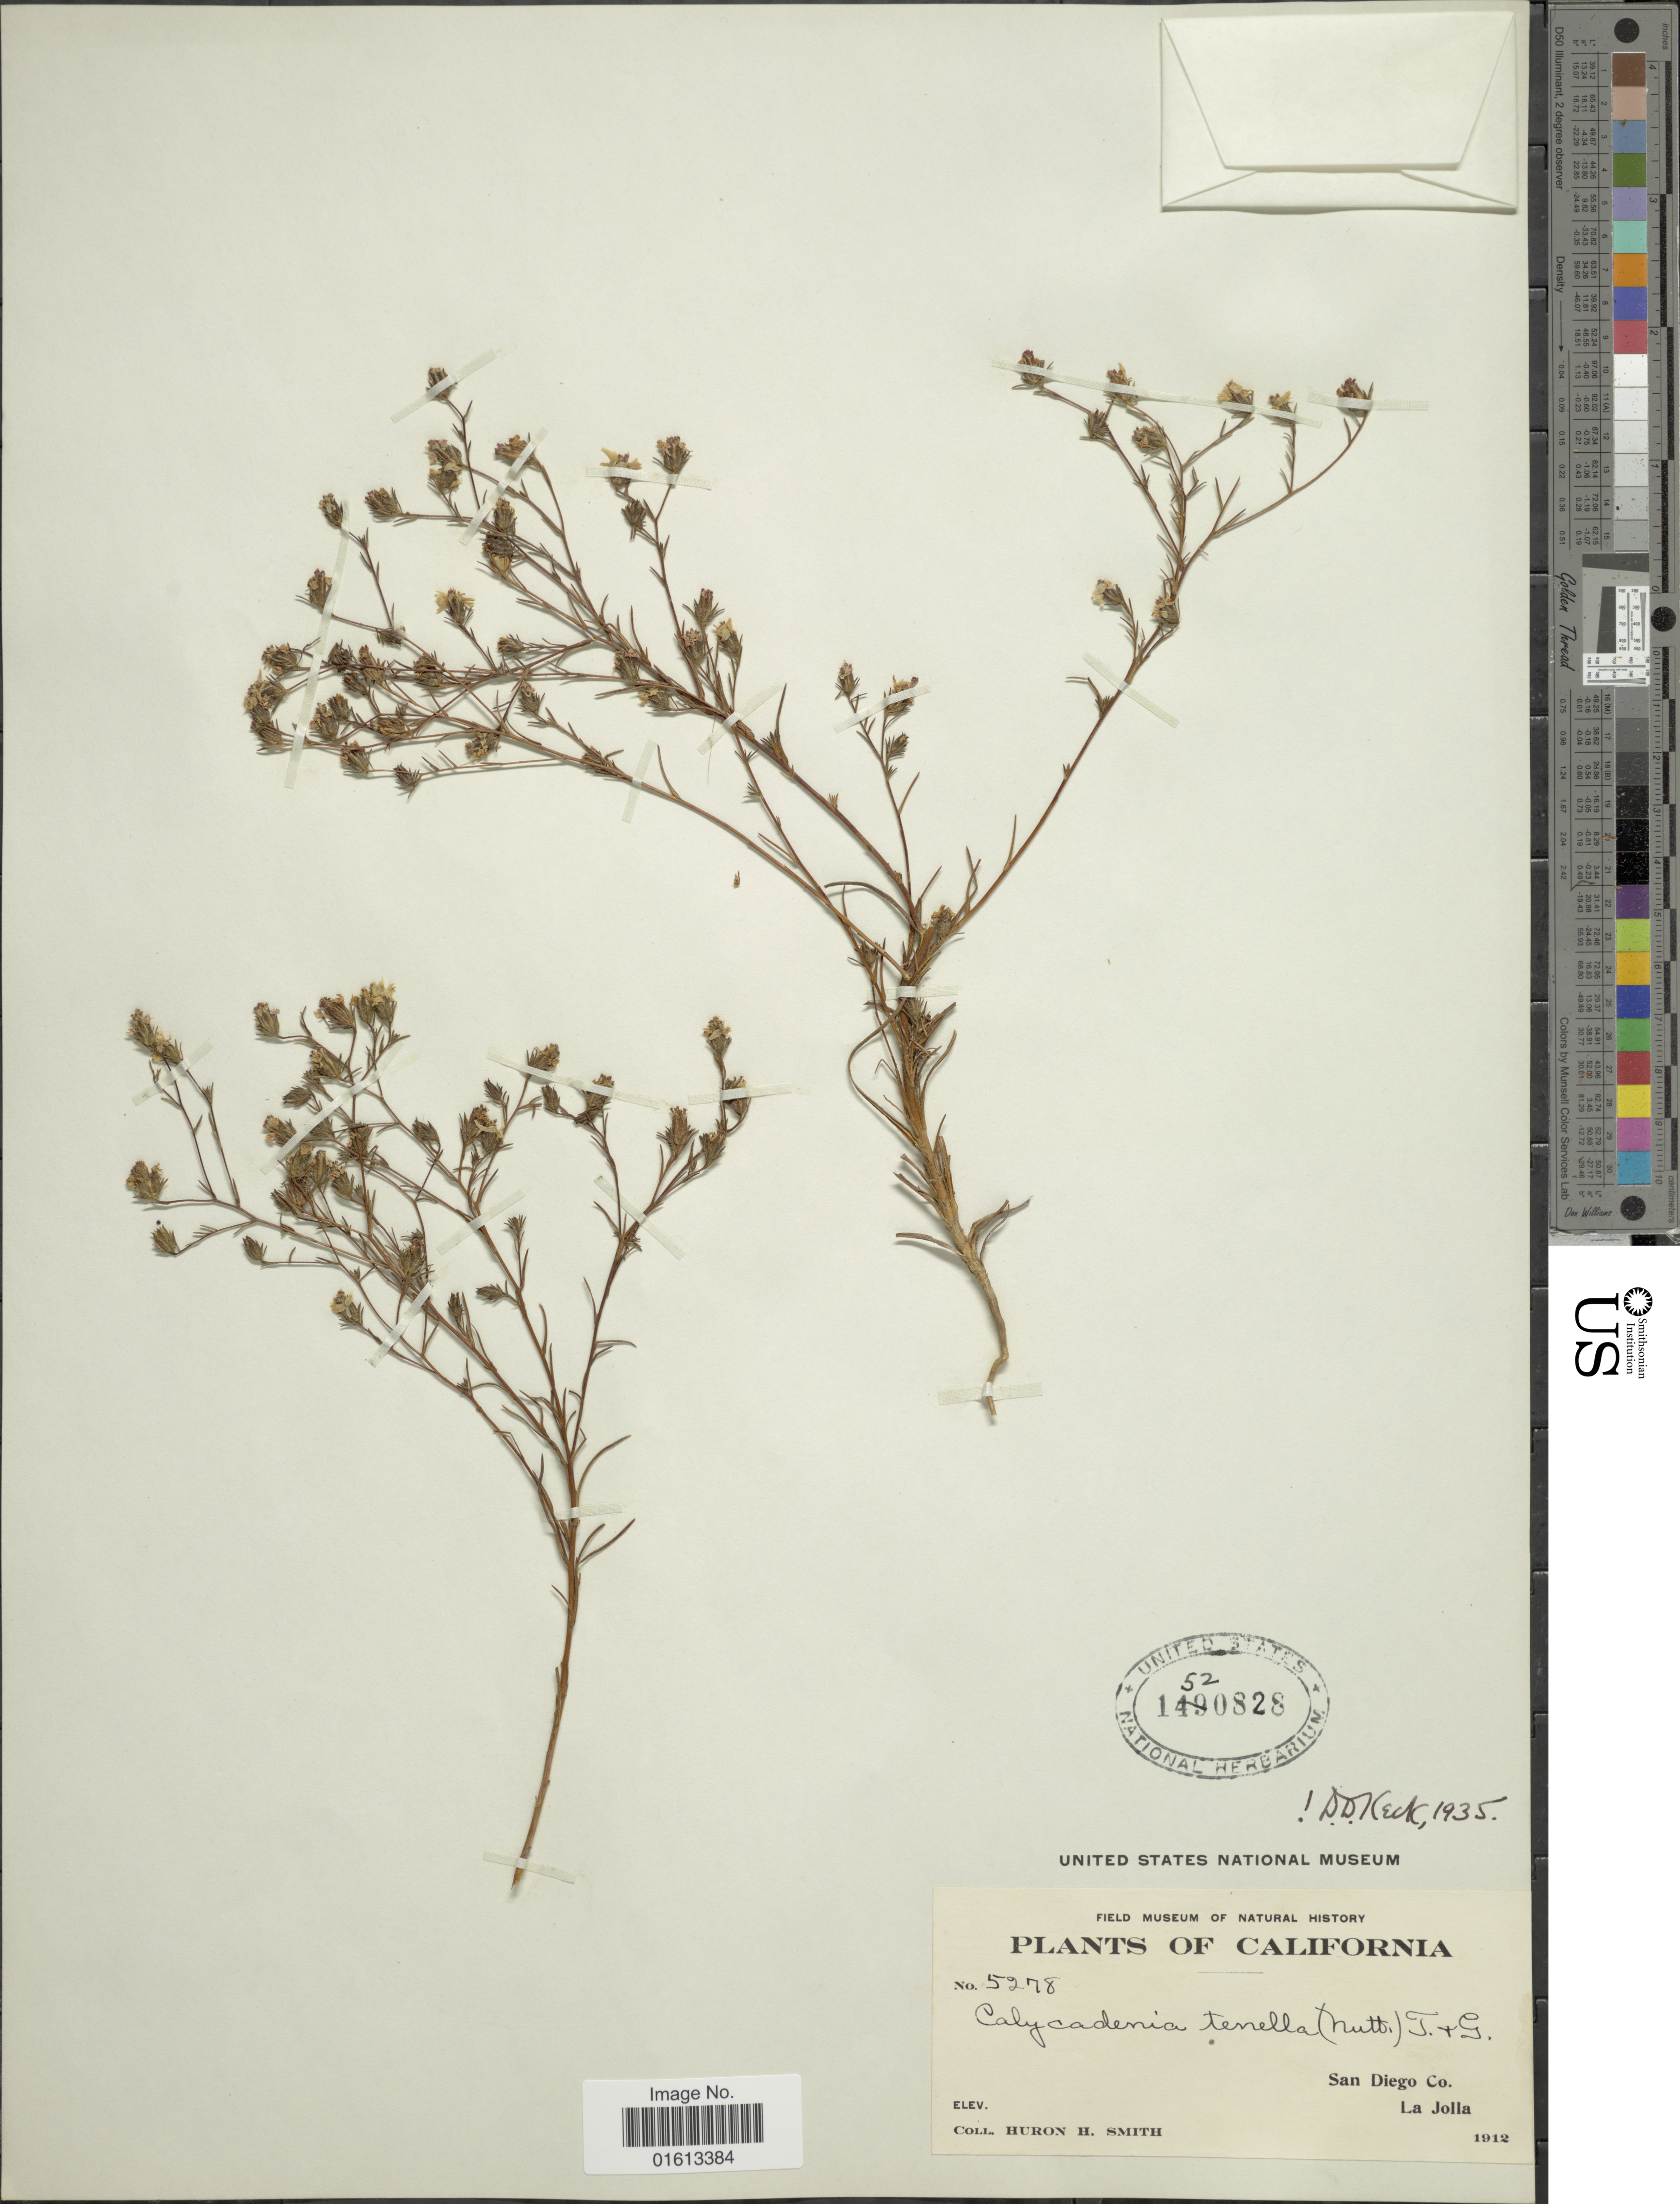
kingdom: Plantae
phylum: Tracheophyta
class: Magnoliopsida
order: Asterales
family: Asteraceae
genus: Calycadenia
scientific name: Calycadenia tenella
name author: (Nutt.) Torr. & A. Gray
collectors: Huron H. Smith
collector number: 5278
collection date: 1912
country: United States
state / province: California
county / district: San Diego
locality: San Diego Co., La Jolla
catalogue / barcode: US 1520828